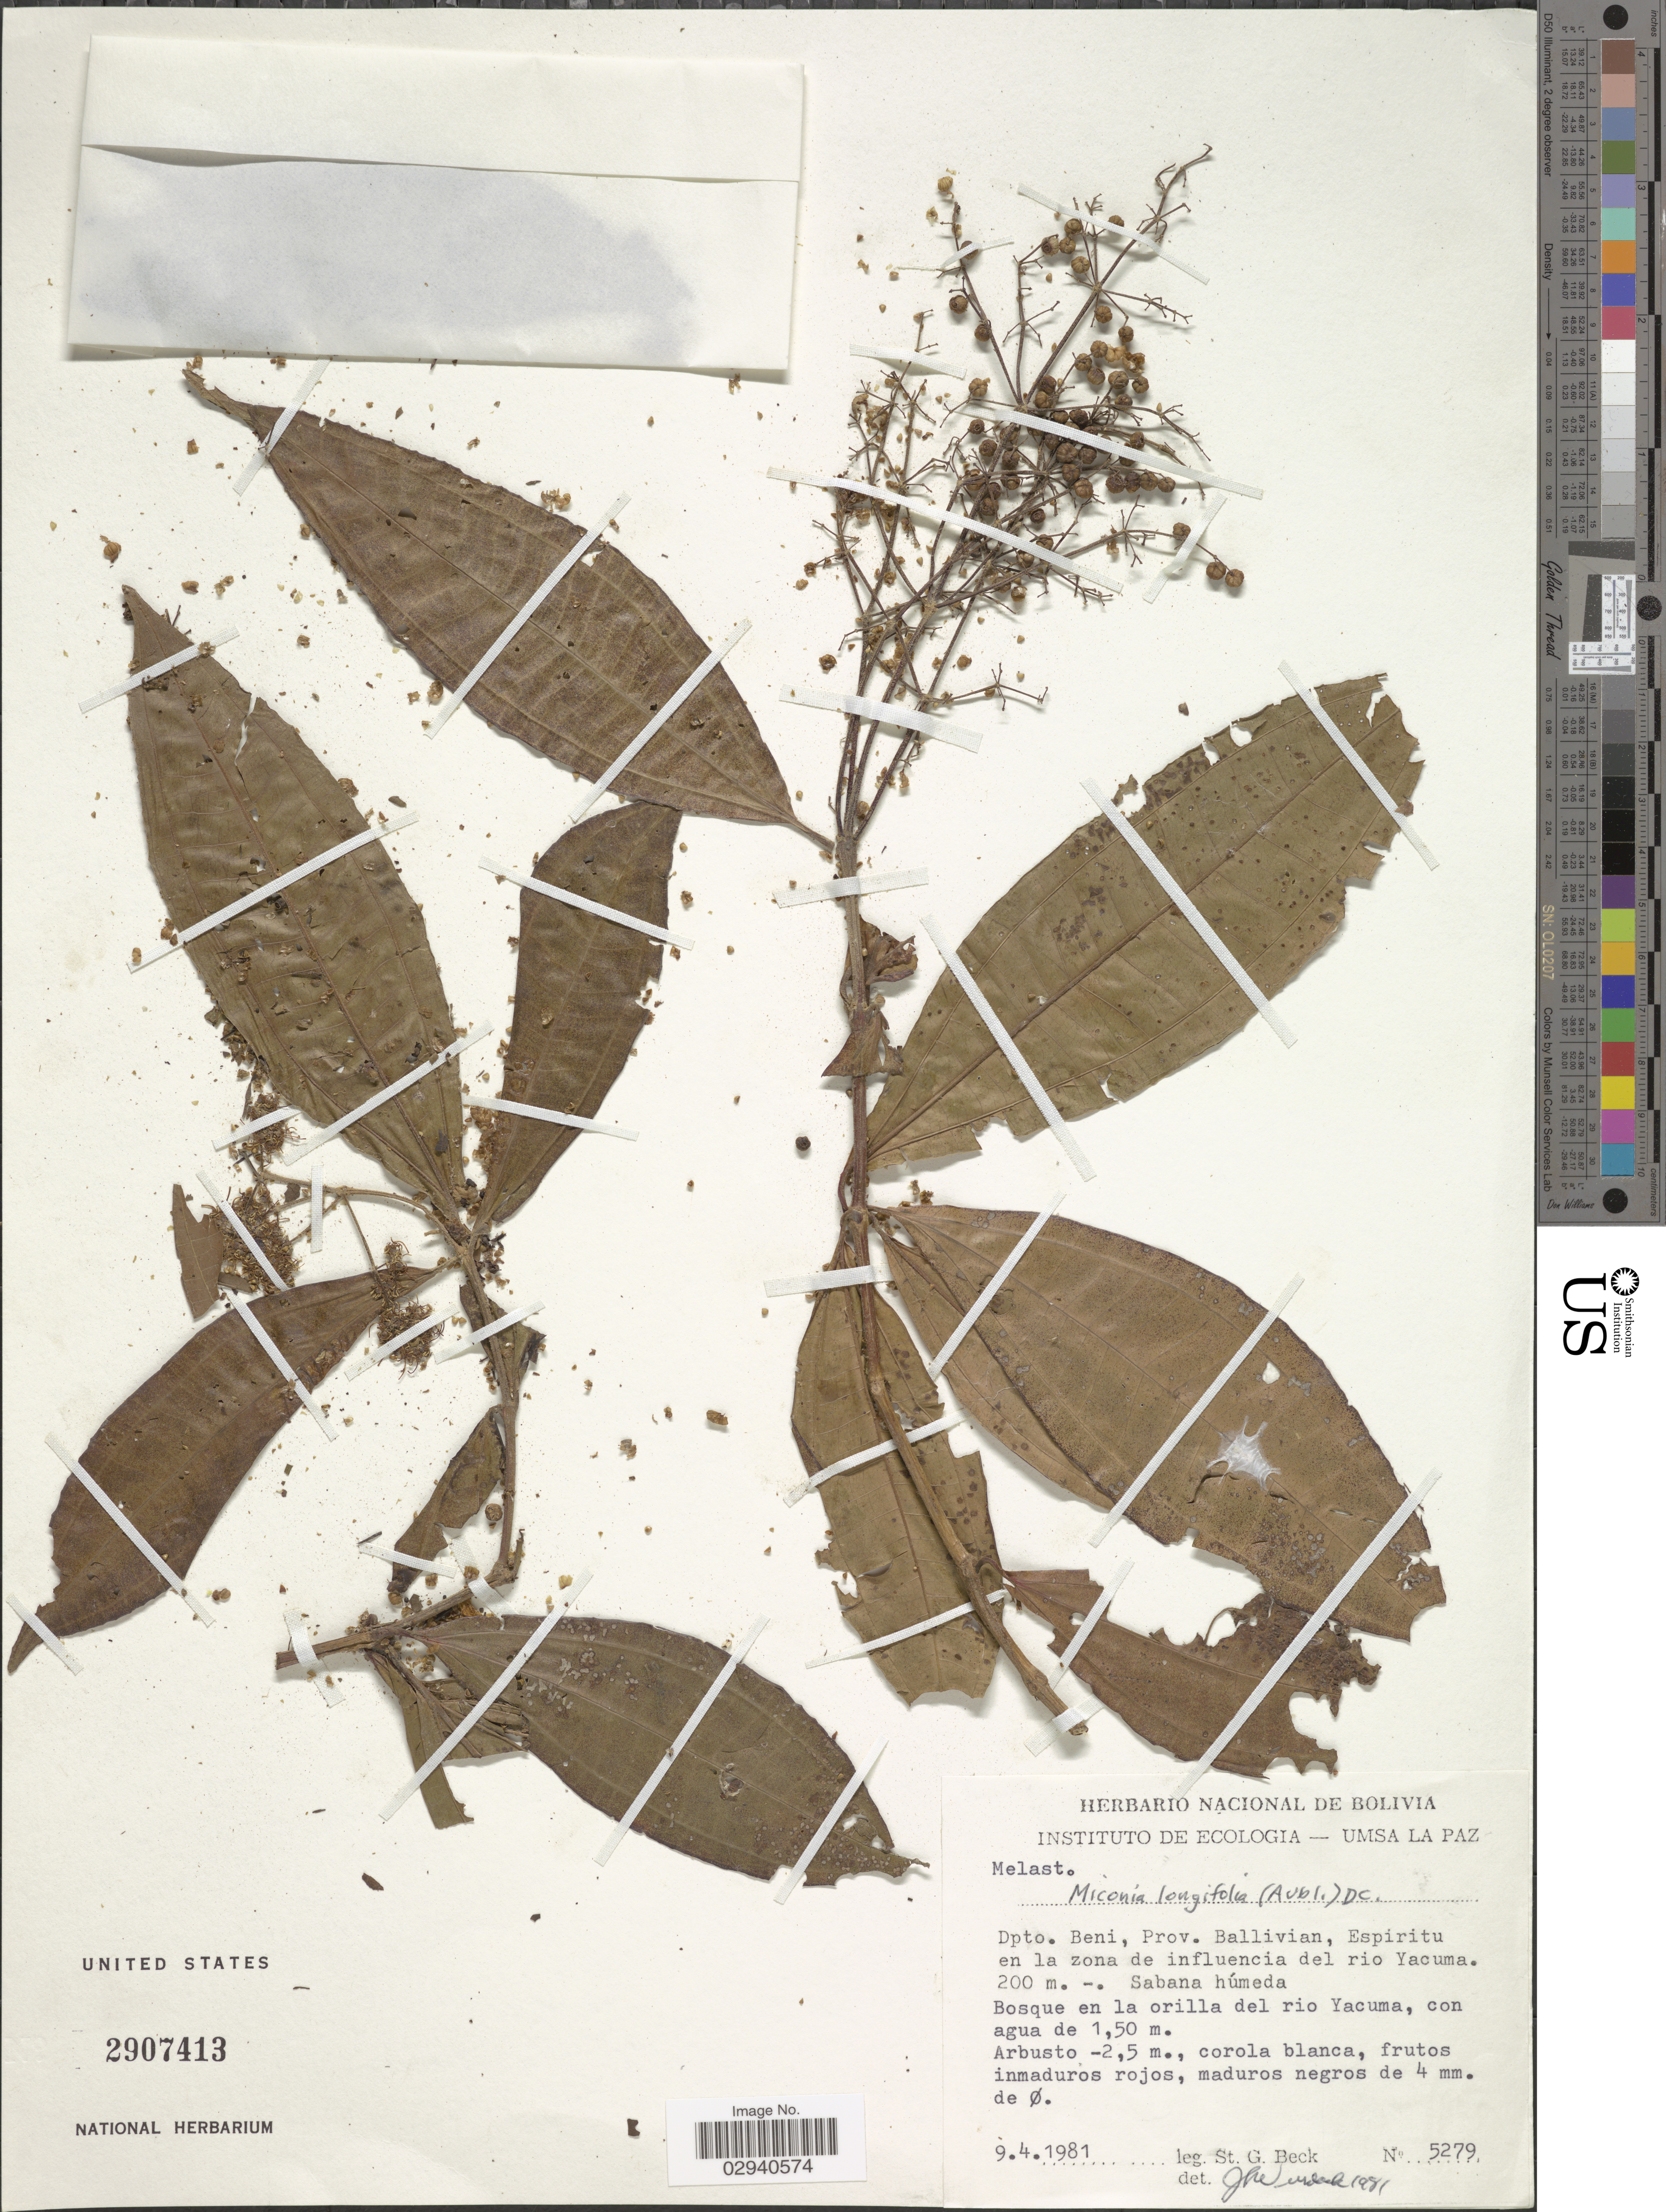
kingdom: Plantae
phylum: Tracheophyta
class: Magnoliopsida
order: Myrtales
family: Melastomataceae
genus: Miconia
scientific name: Miconia longifolia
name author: (Aubl.) DC.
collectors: S. G. Beck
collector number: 5279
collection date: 1981-04-09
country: Bolivia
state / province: Beni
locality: Dpto. Beni, Prov. Ballivian, Espiritu en la zona de influencia del rio Yacuma. Bosque en la orilla del rio Yacuma.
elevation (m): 200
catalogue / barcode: US 2907413